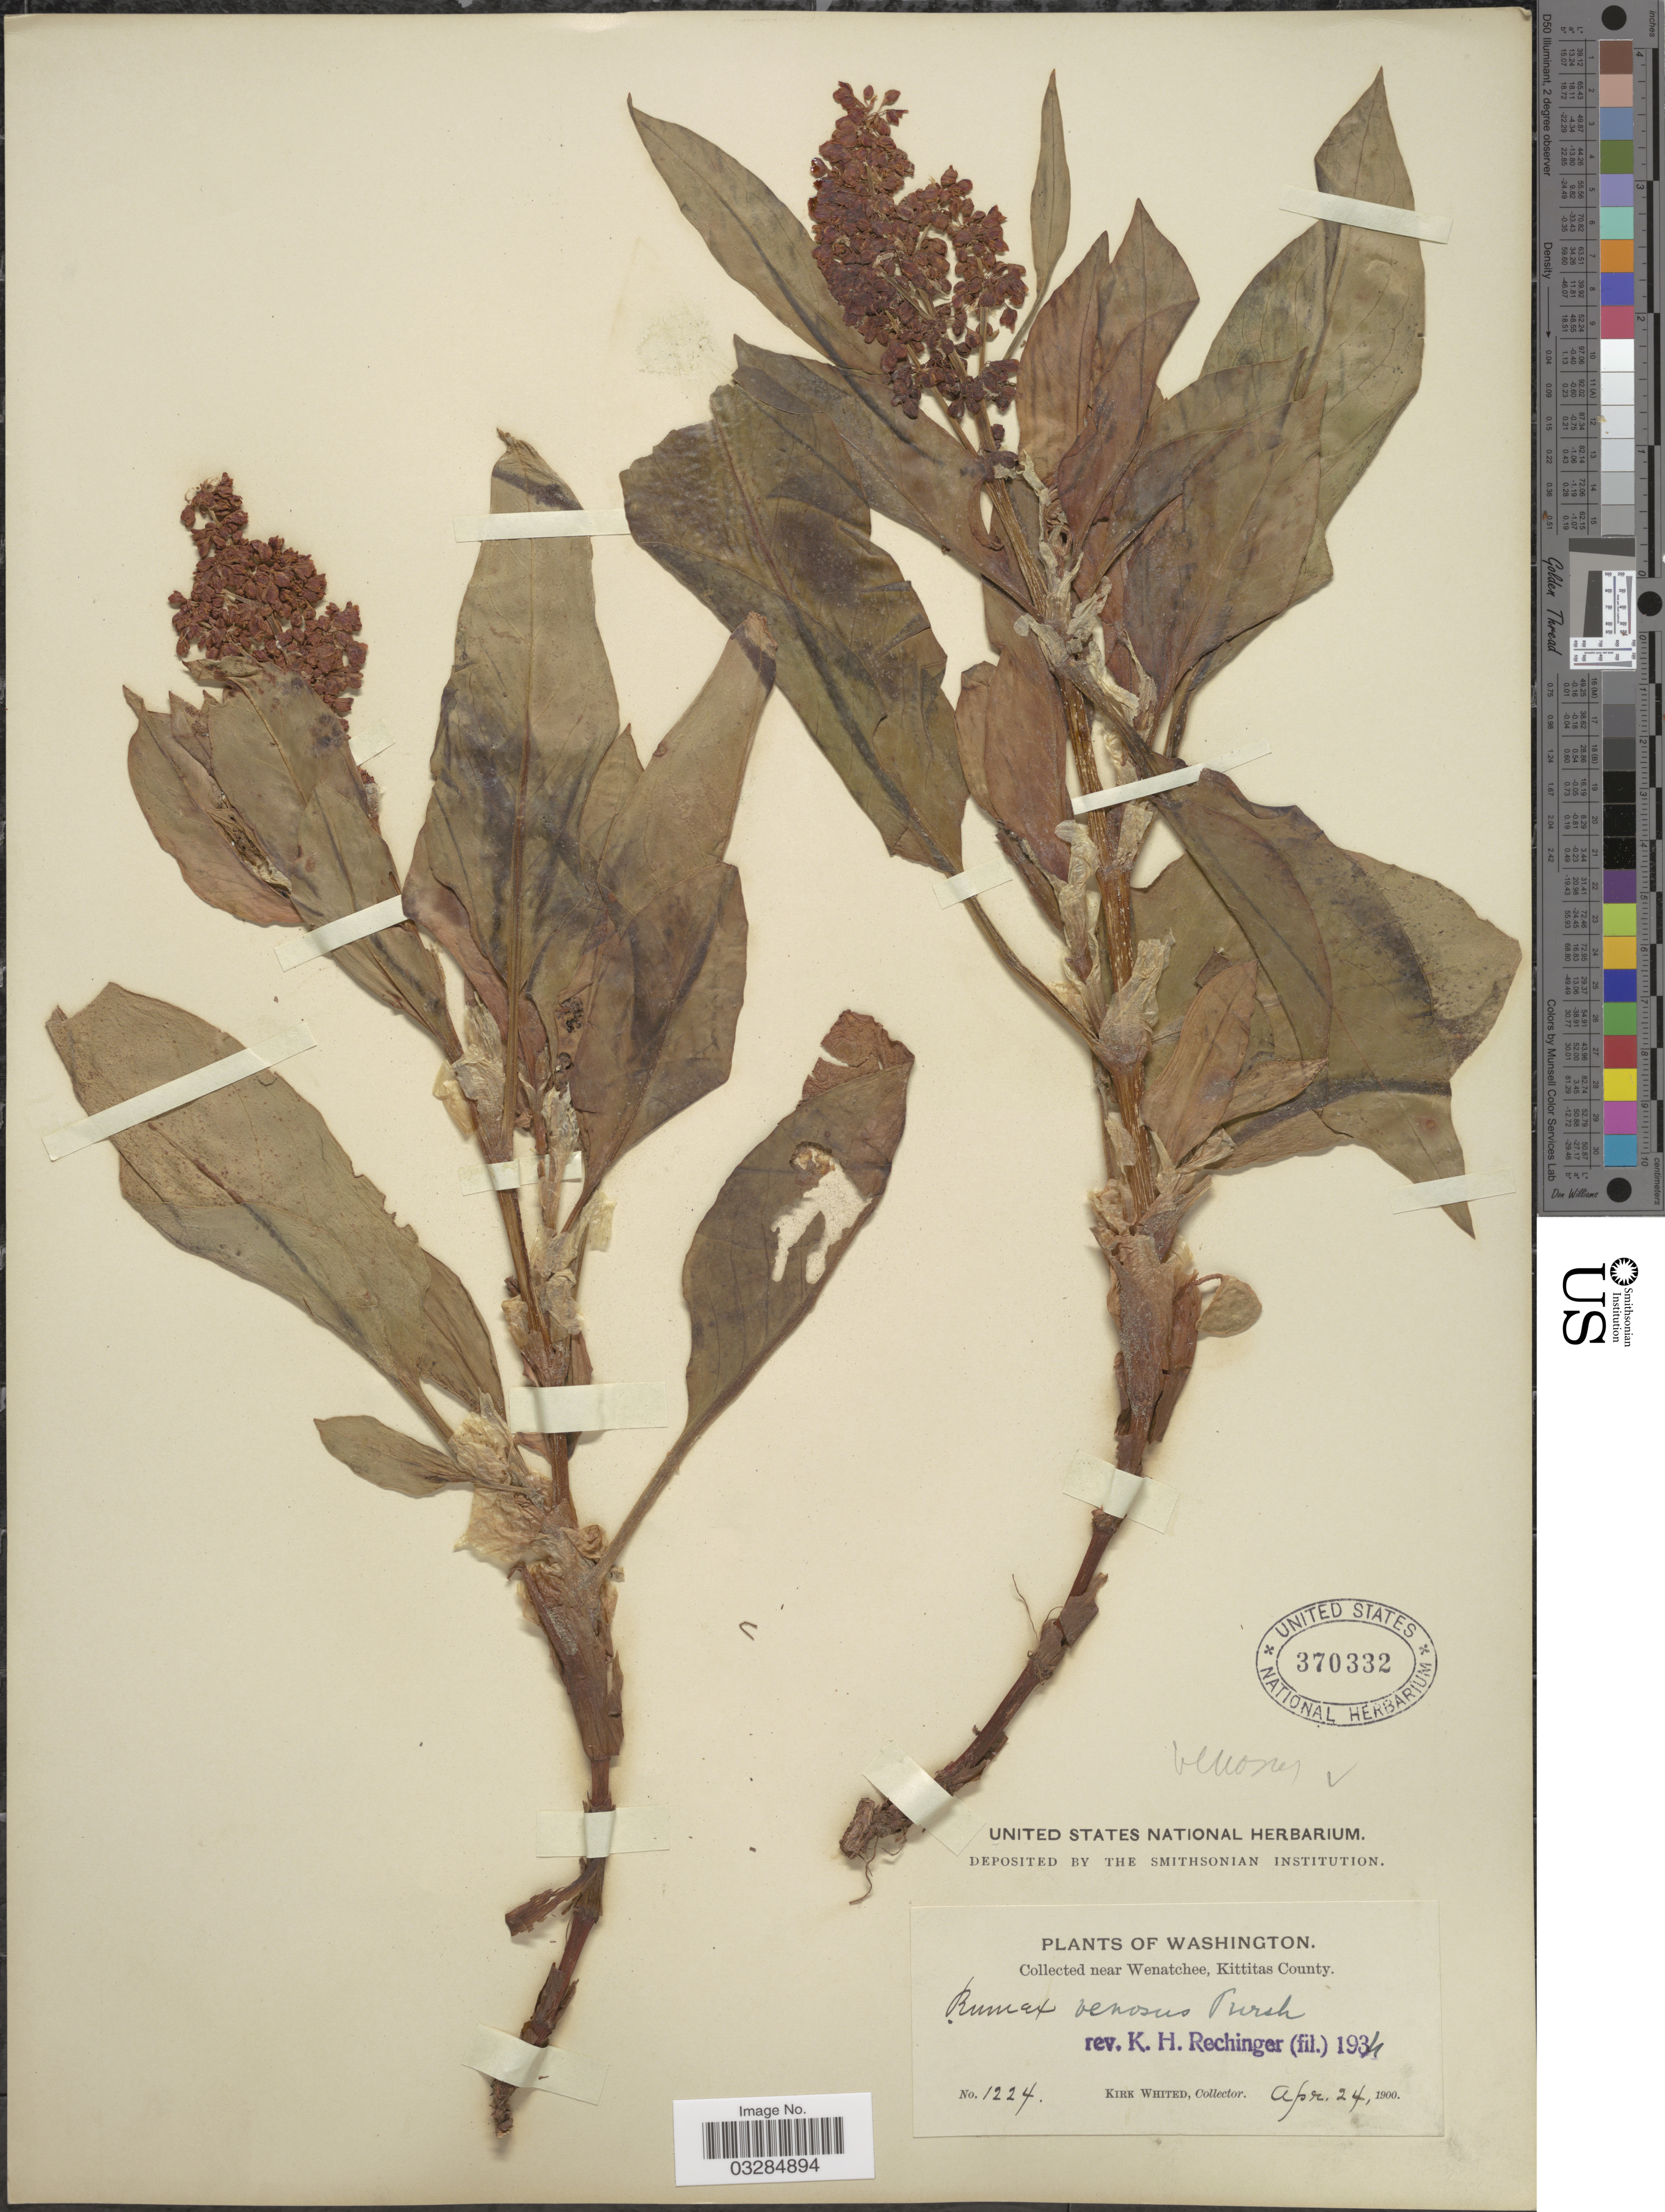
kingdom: Plantae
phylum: Tracheophyta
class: Magnoliopsida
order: Caryophyllales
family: Polygonaceae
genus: Rumex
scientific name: Rumex venosus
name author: Pursh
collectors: K. Whited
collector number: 1224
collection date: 1900-04-24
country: United States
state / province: Washington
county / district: Kittitas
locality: Near Wenatchee, Kittitas County.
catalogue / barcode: US 370332